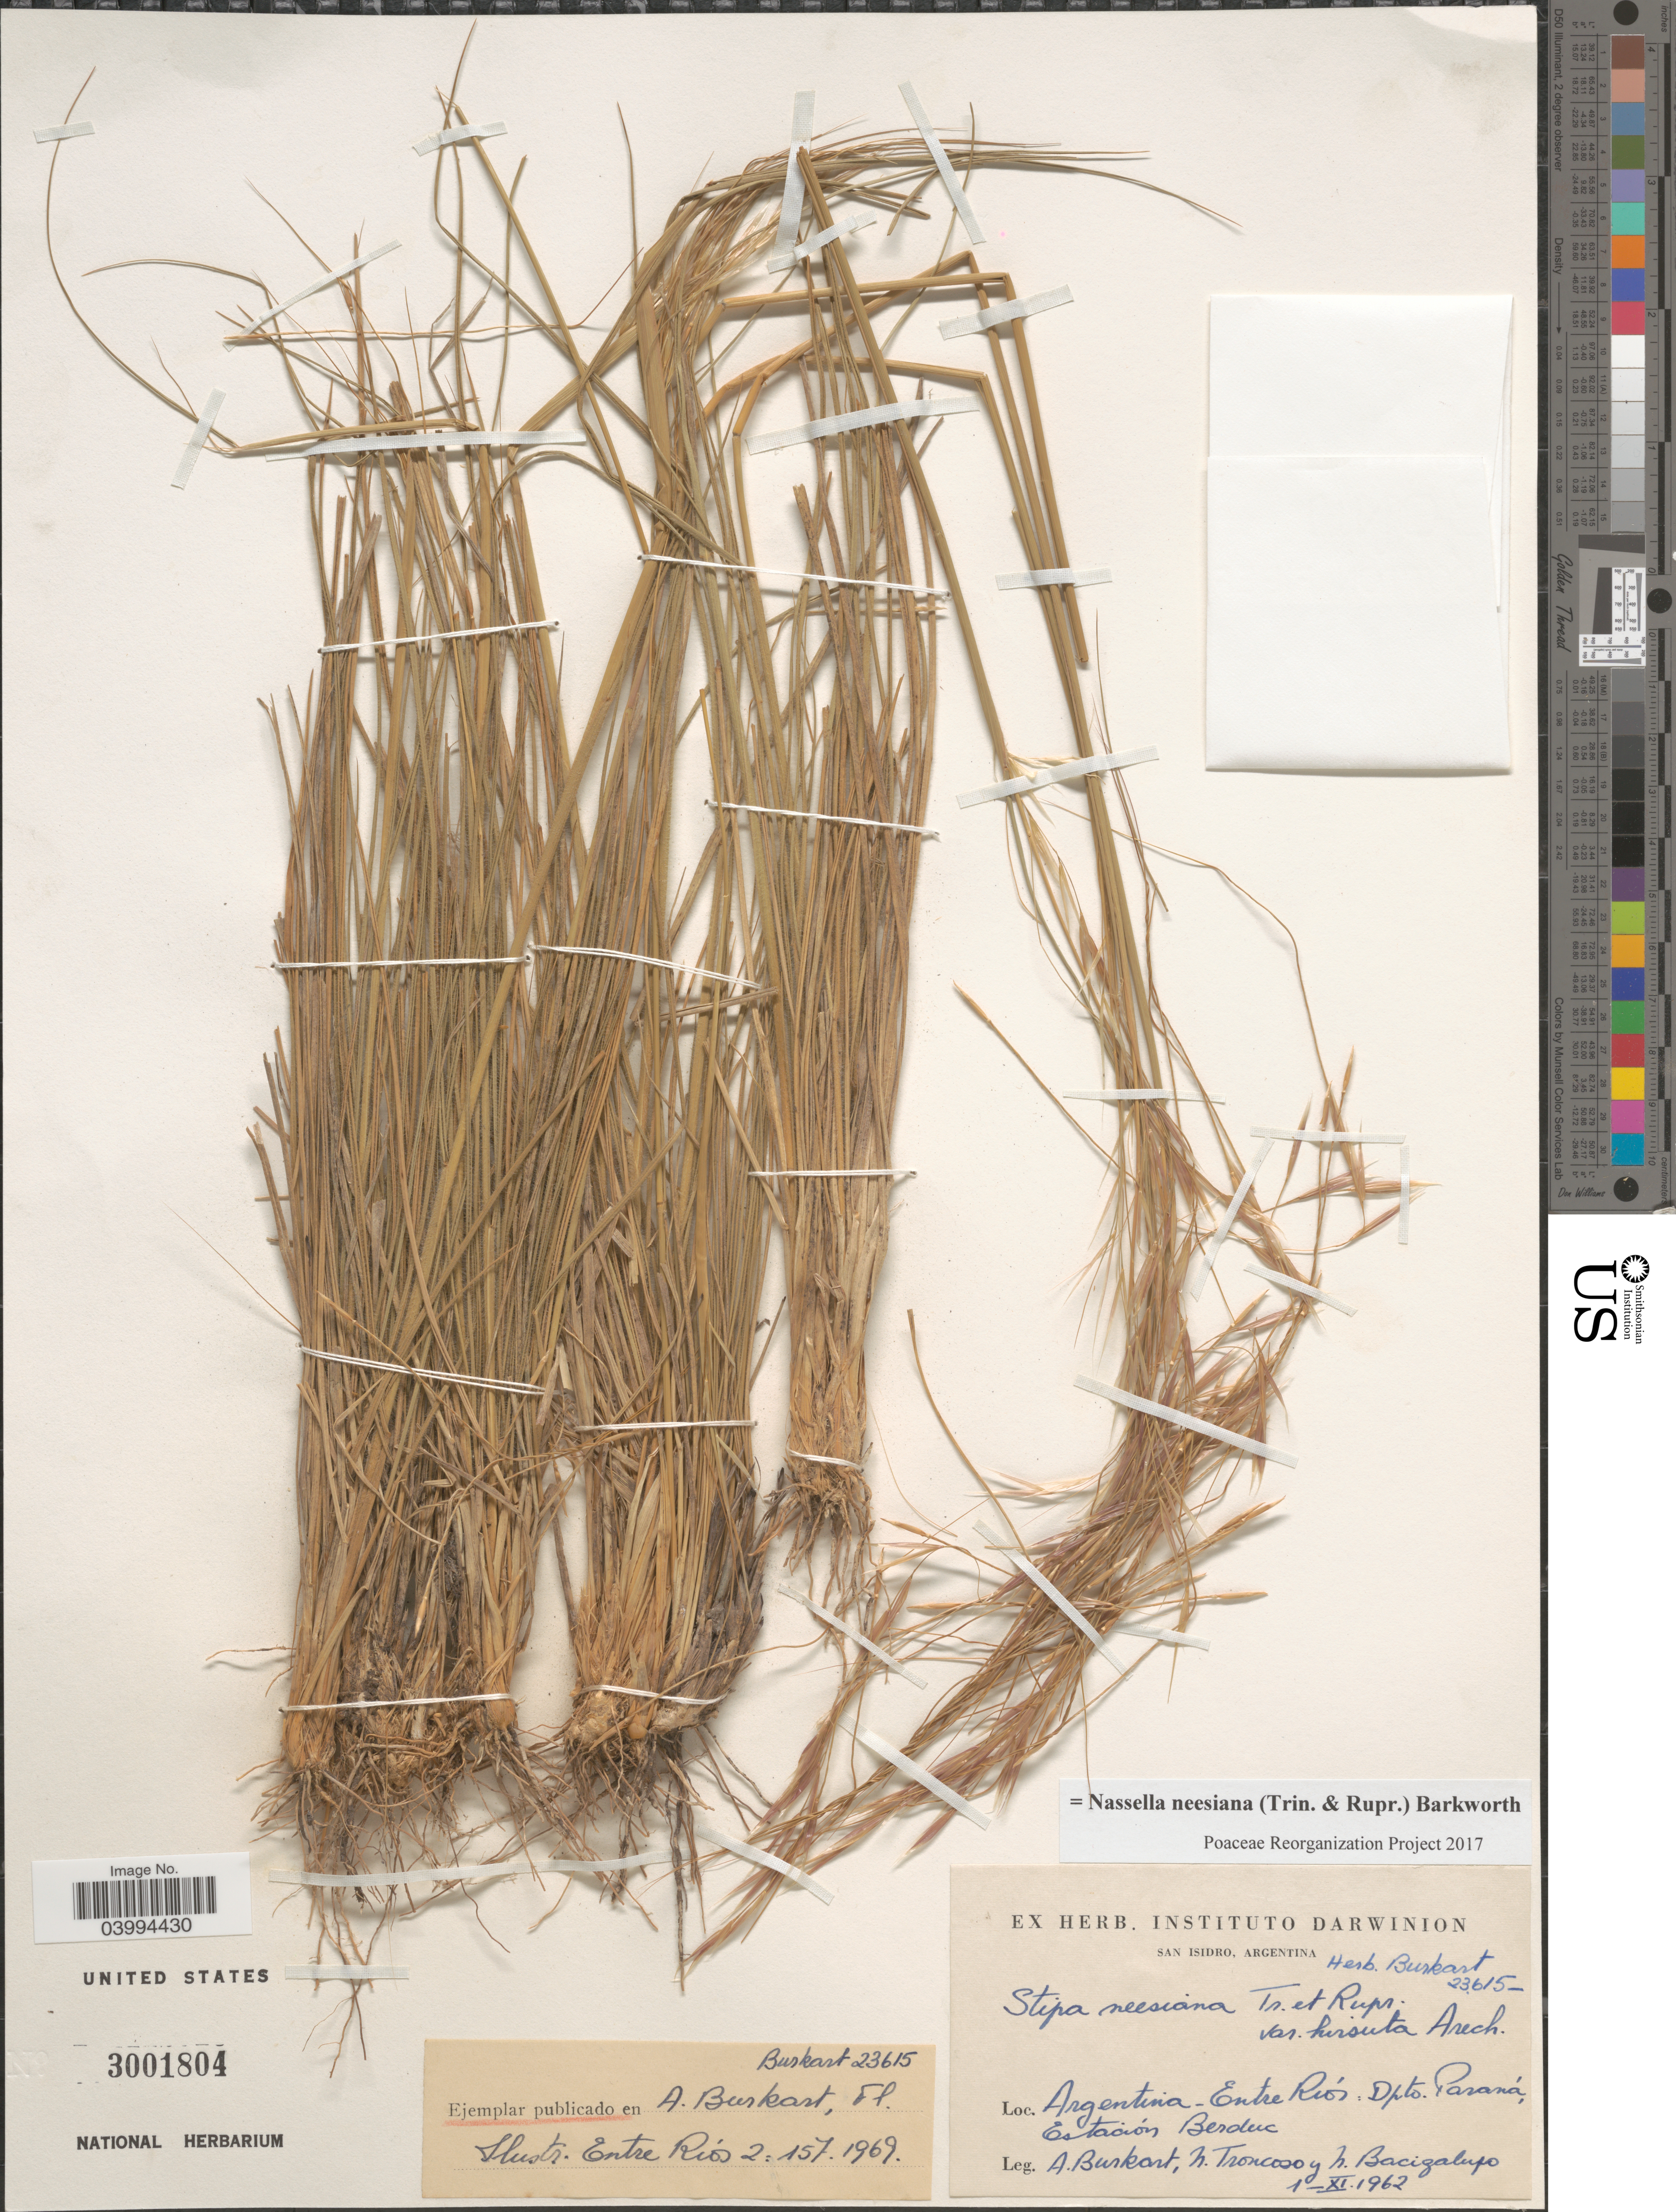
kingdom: Plantae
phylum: Tracheophyta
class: Liliopsida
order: Poales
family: Poaceae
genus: Nassella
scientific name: Nassella neesiana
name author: (Trin. & Rupr.) Barkworth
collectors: A. E. Burkart, N. Troncoso & N. M. Bacigalupo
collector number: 23615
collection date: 1962-11-01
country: Argentina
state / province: Entre Rios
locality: Dpto. Paraná, Estación Berduc.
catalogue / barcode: US 3001804